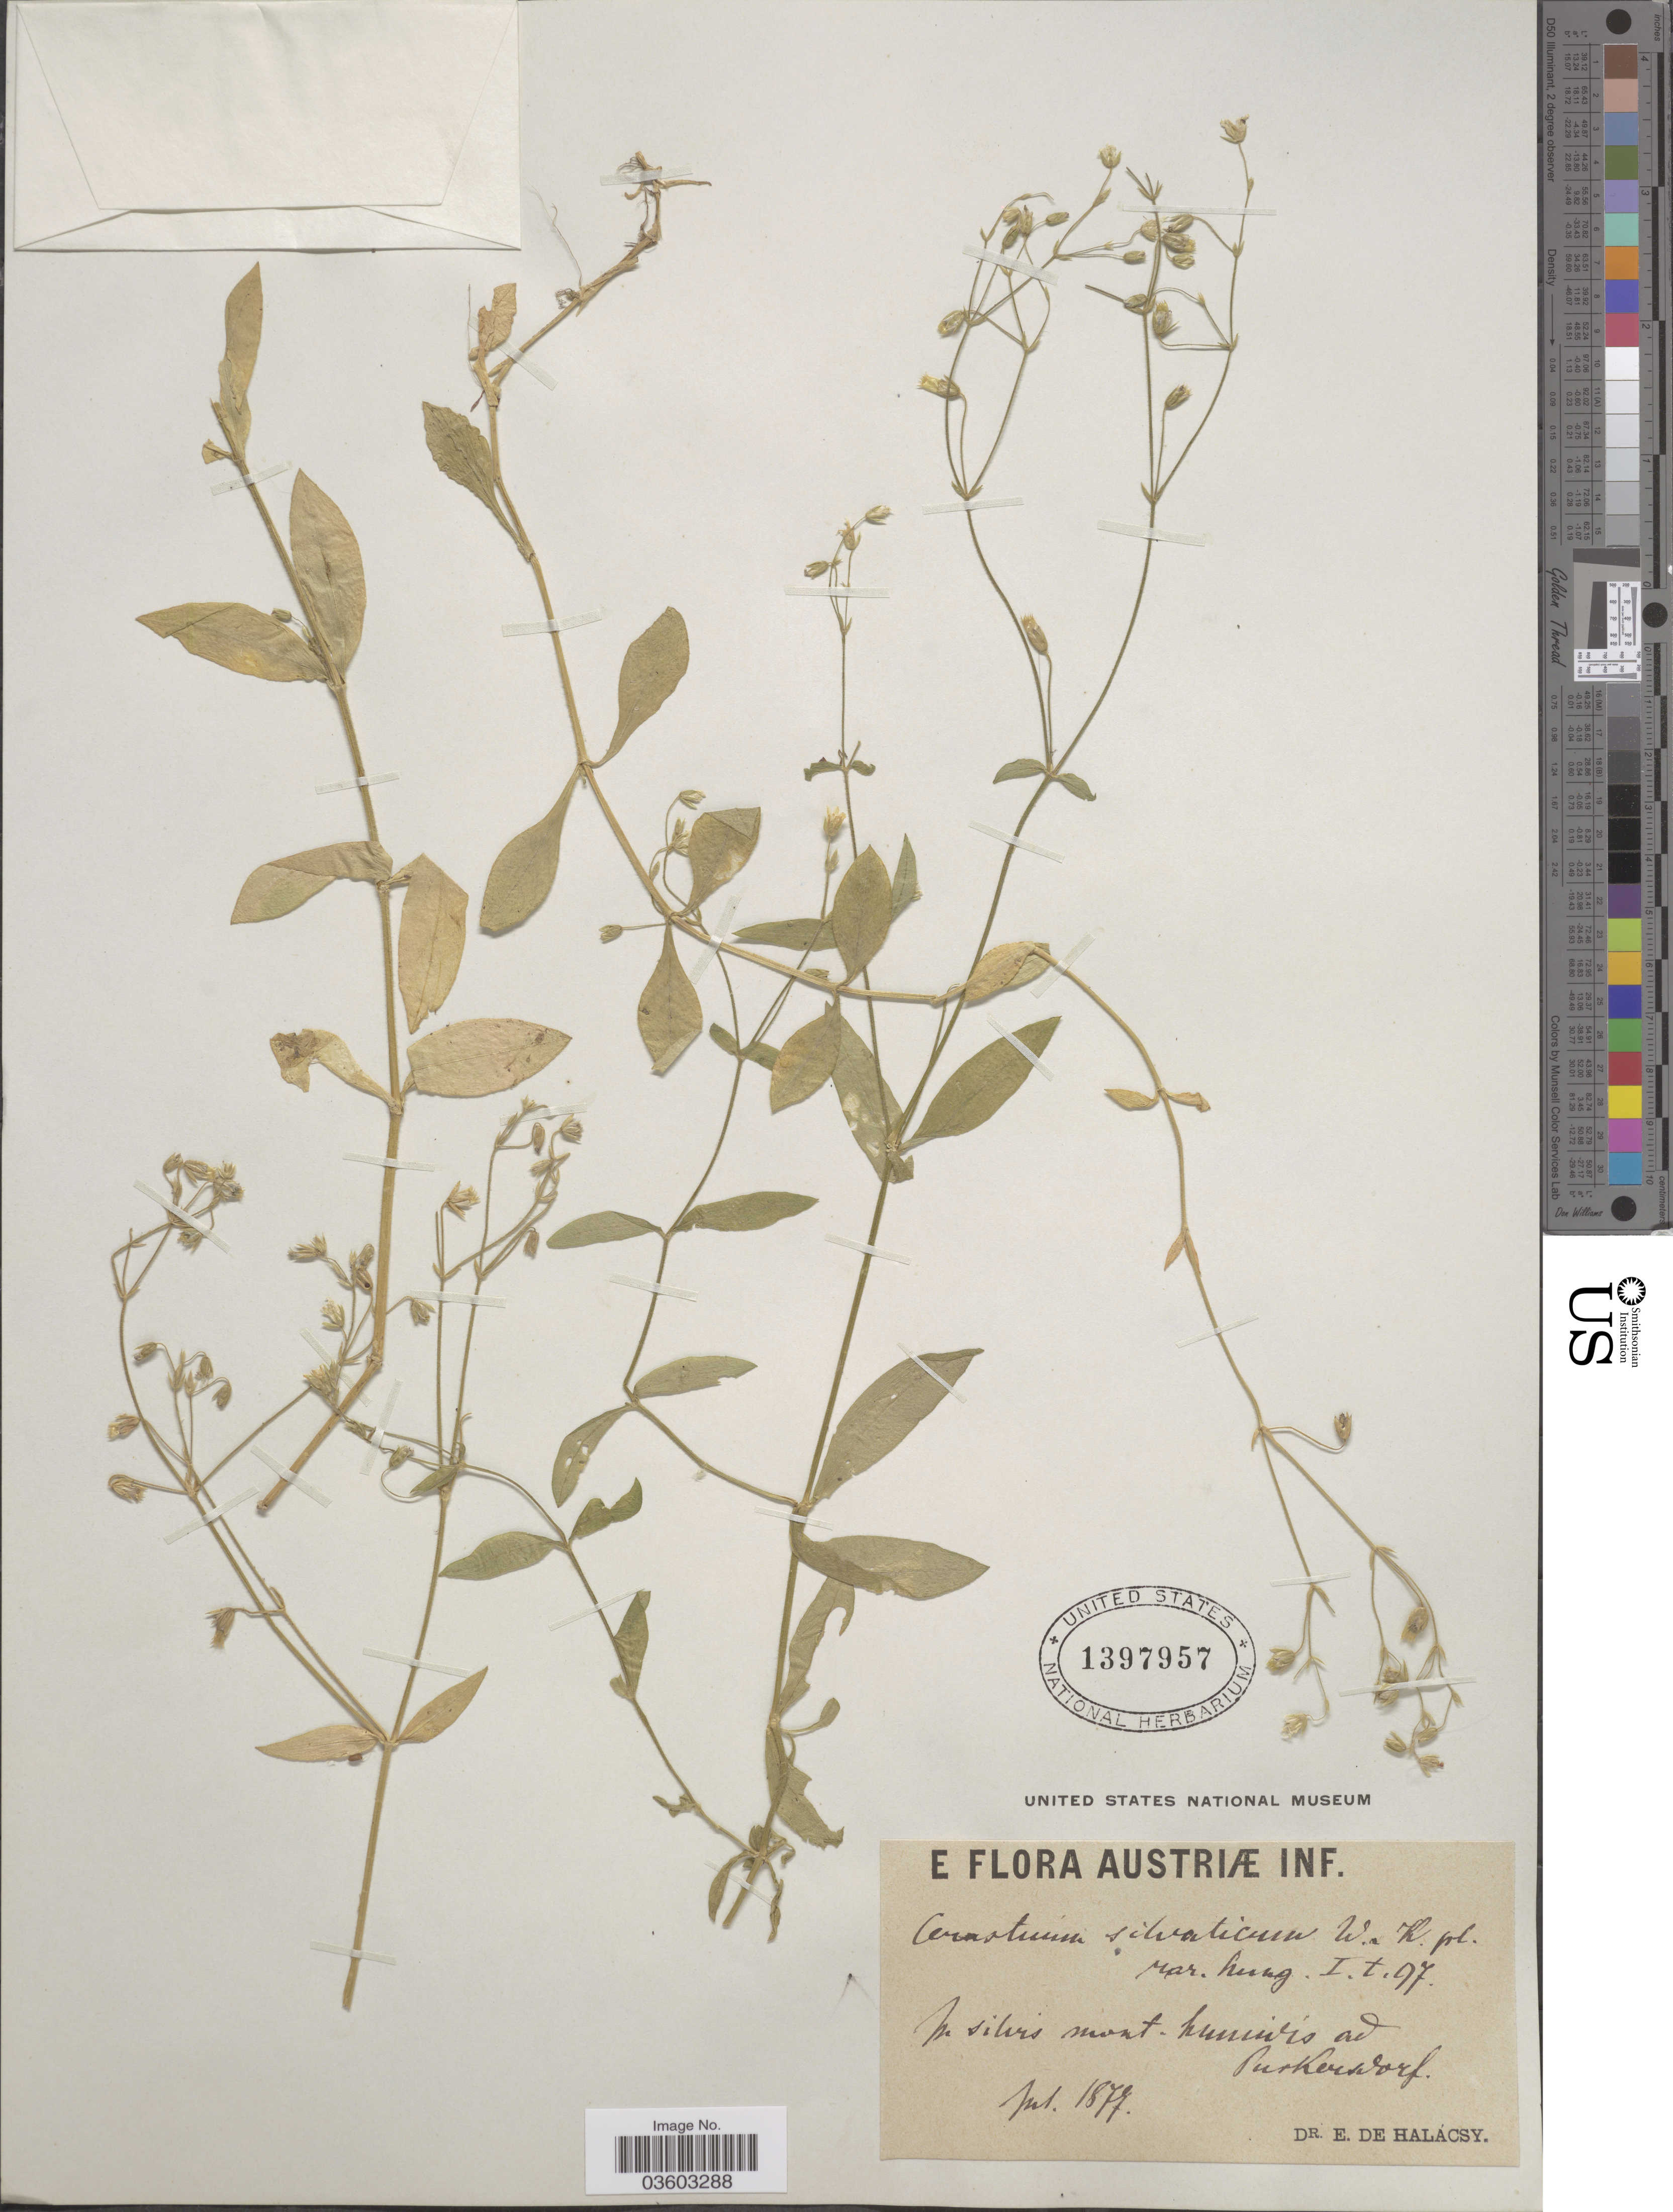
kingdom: Plantae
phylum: Tracheophyta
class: Magnoliopsida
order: Caryophyllales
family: Caryophyllaceae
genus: Cerastium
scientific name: Cerastium silvaticum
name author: Waldst. & Kit. ex Gartner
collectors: E. von Halacsy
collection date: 1877-05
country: Austria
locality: Austriæ inf. In silvis mont. humidis ad Purkersdorf.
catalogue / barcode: US 1397957